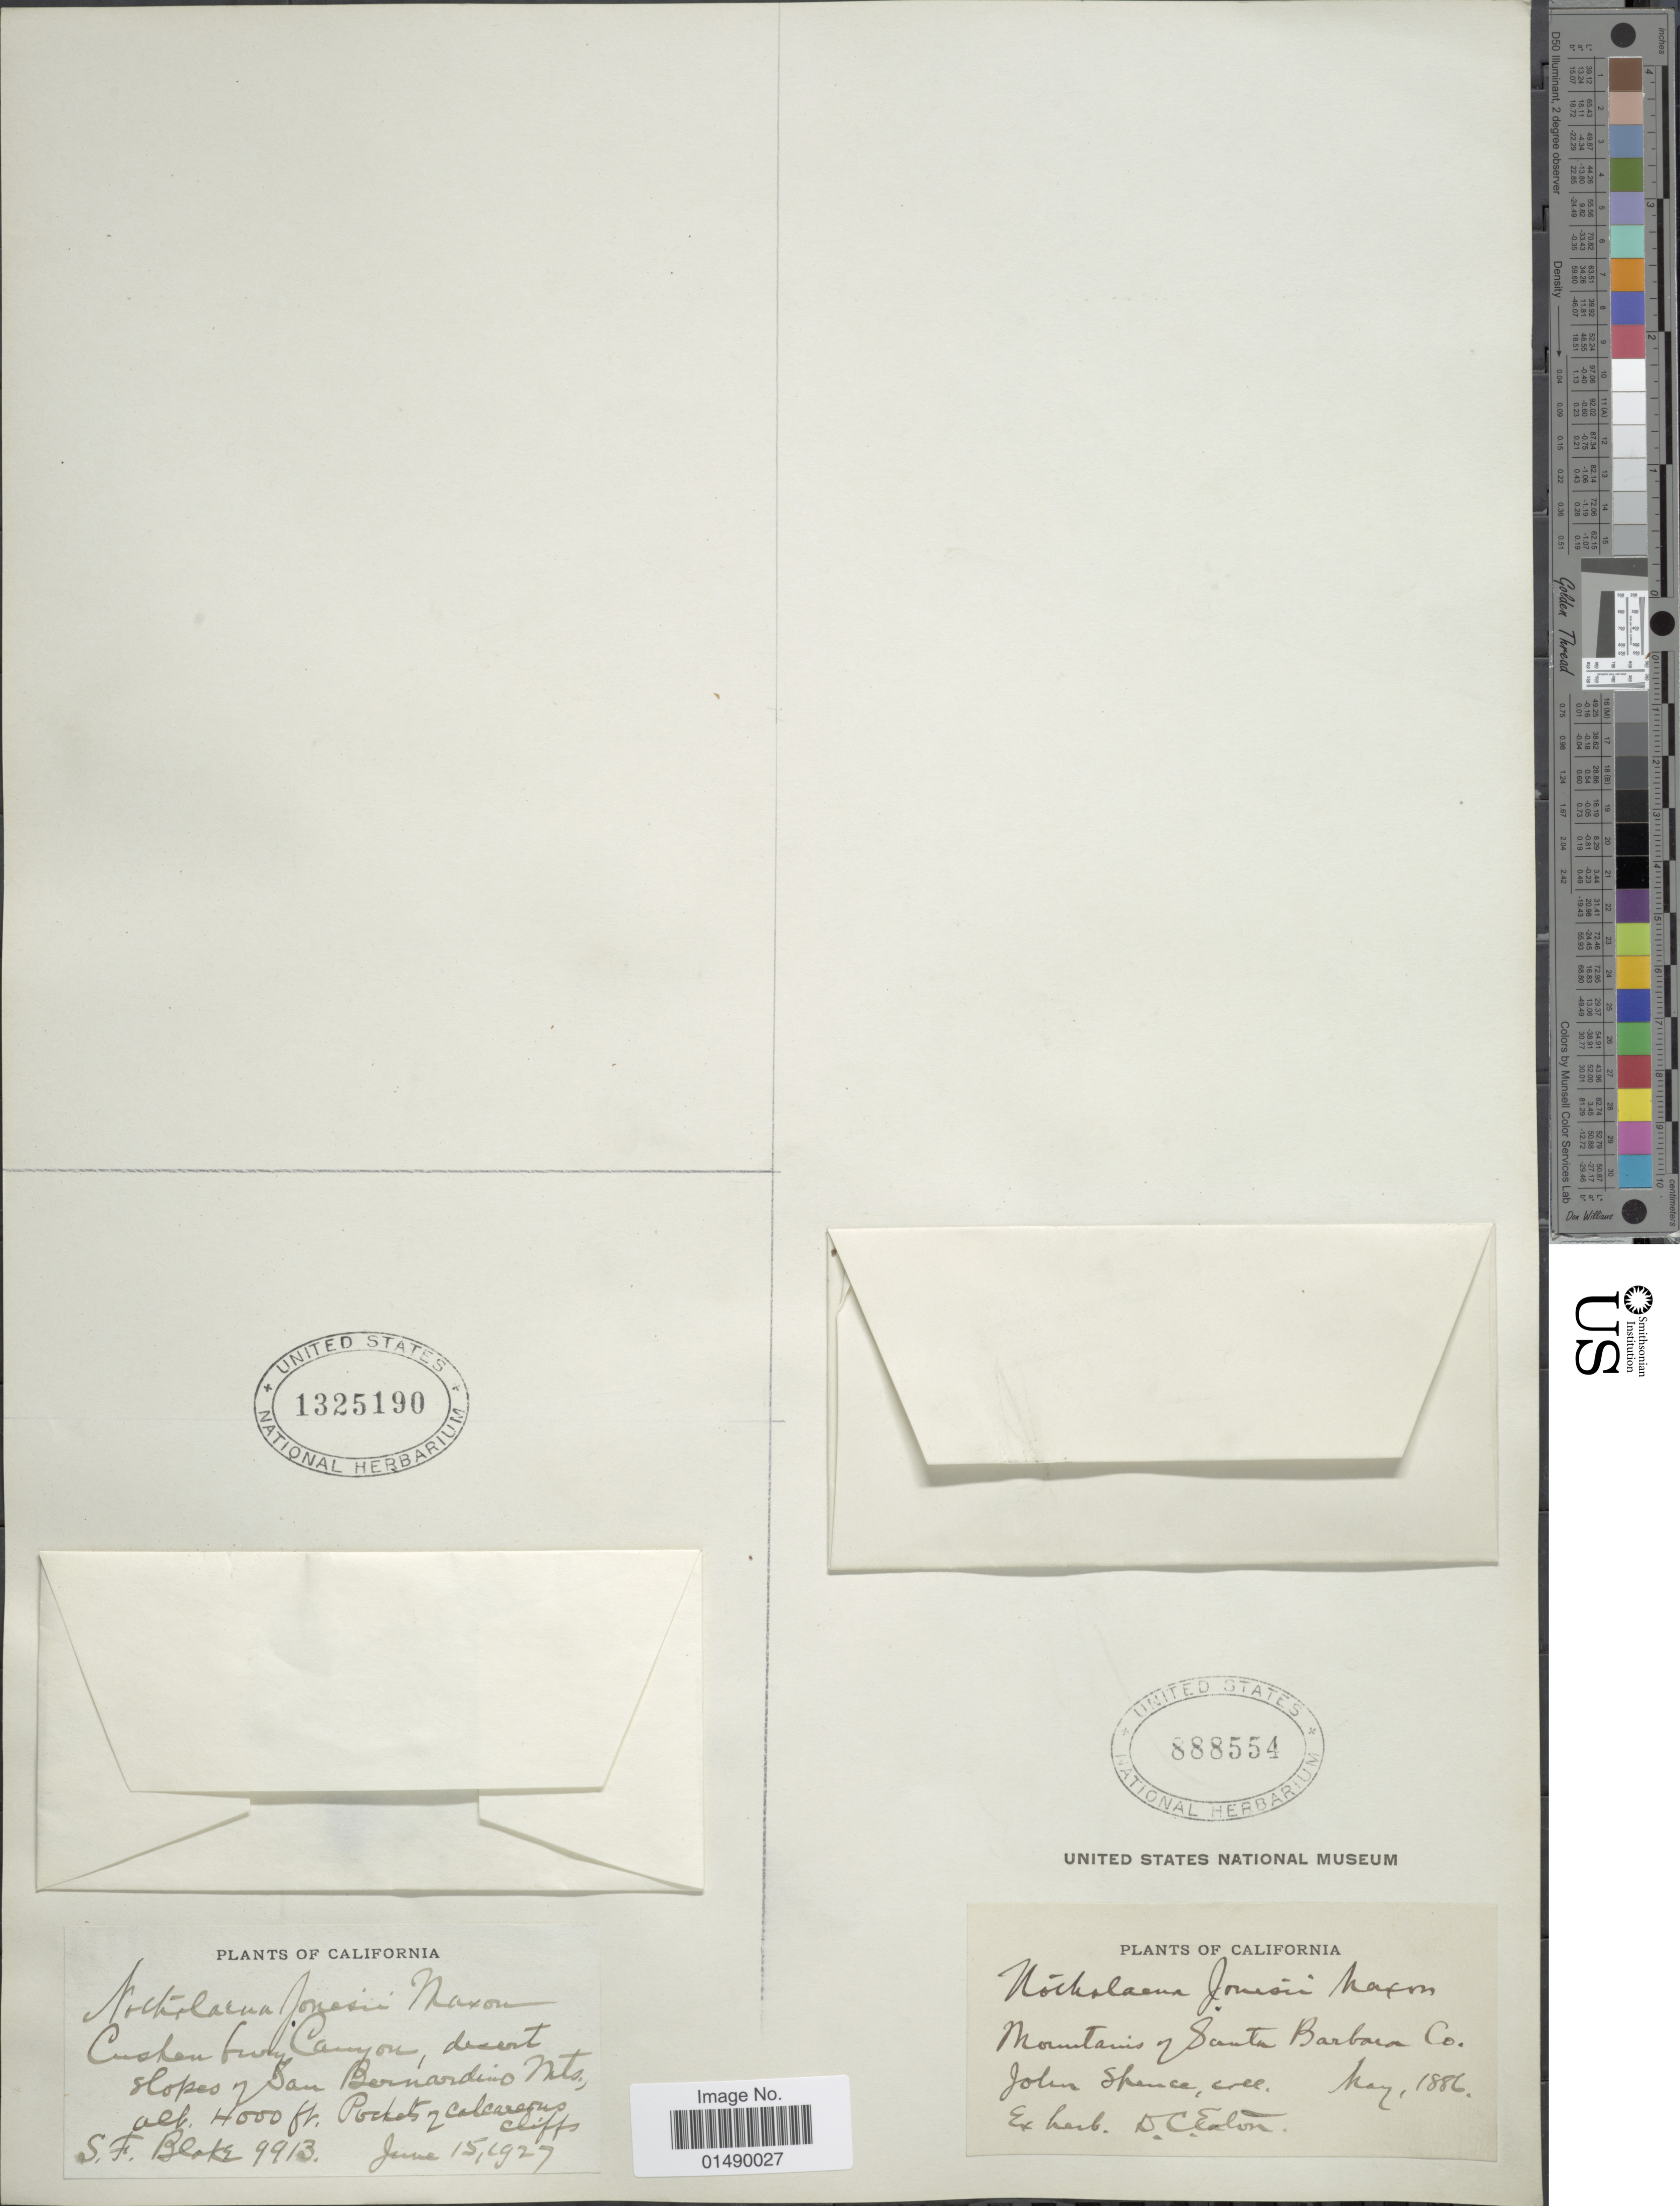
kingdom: Plantae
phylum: Tracheophyta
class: Polypodiopsida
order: Polypodiales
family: Pteridaceae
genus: Argyrochosma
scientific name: Argyrochosma jonesii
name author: (Maxon) Windham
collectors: J. Spence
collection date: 1886-05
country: United States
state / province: California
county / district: Santa Barbara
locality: California, Mountains of Santa Barbara Co.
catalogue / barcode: US 888554-2